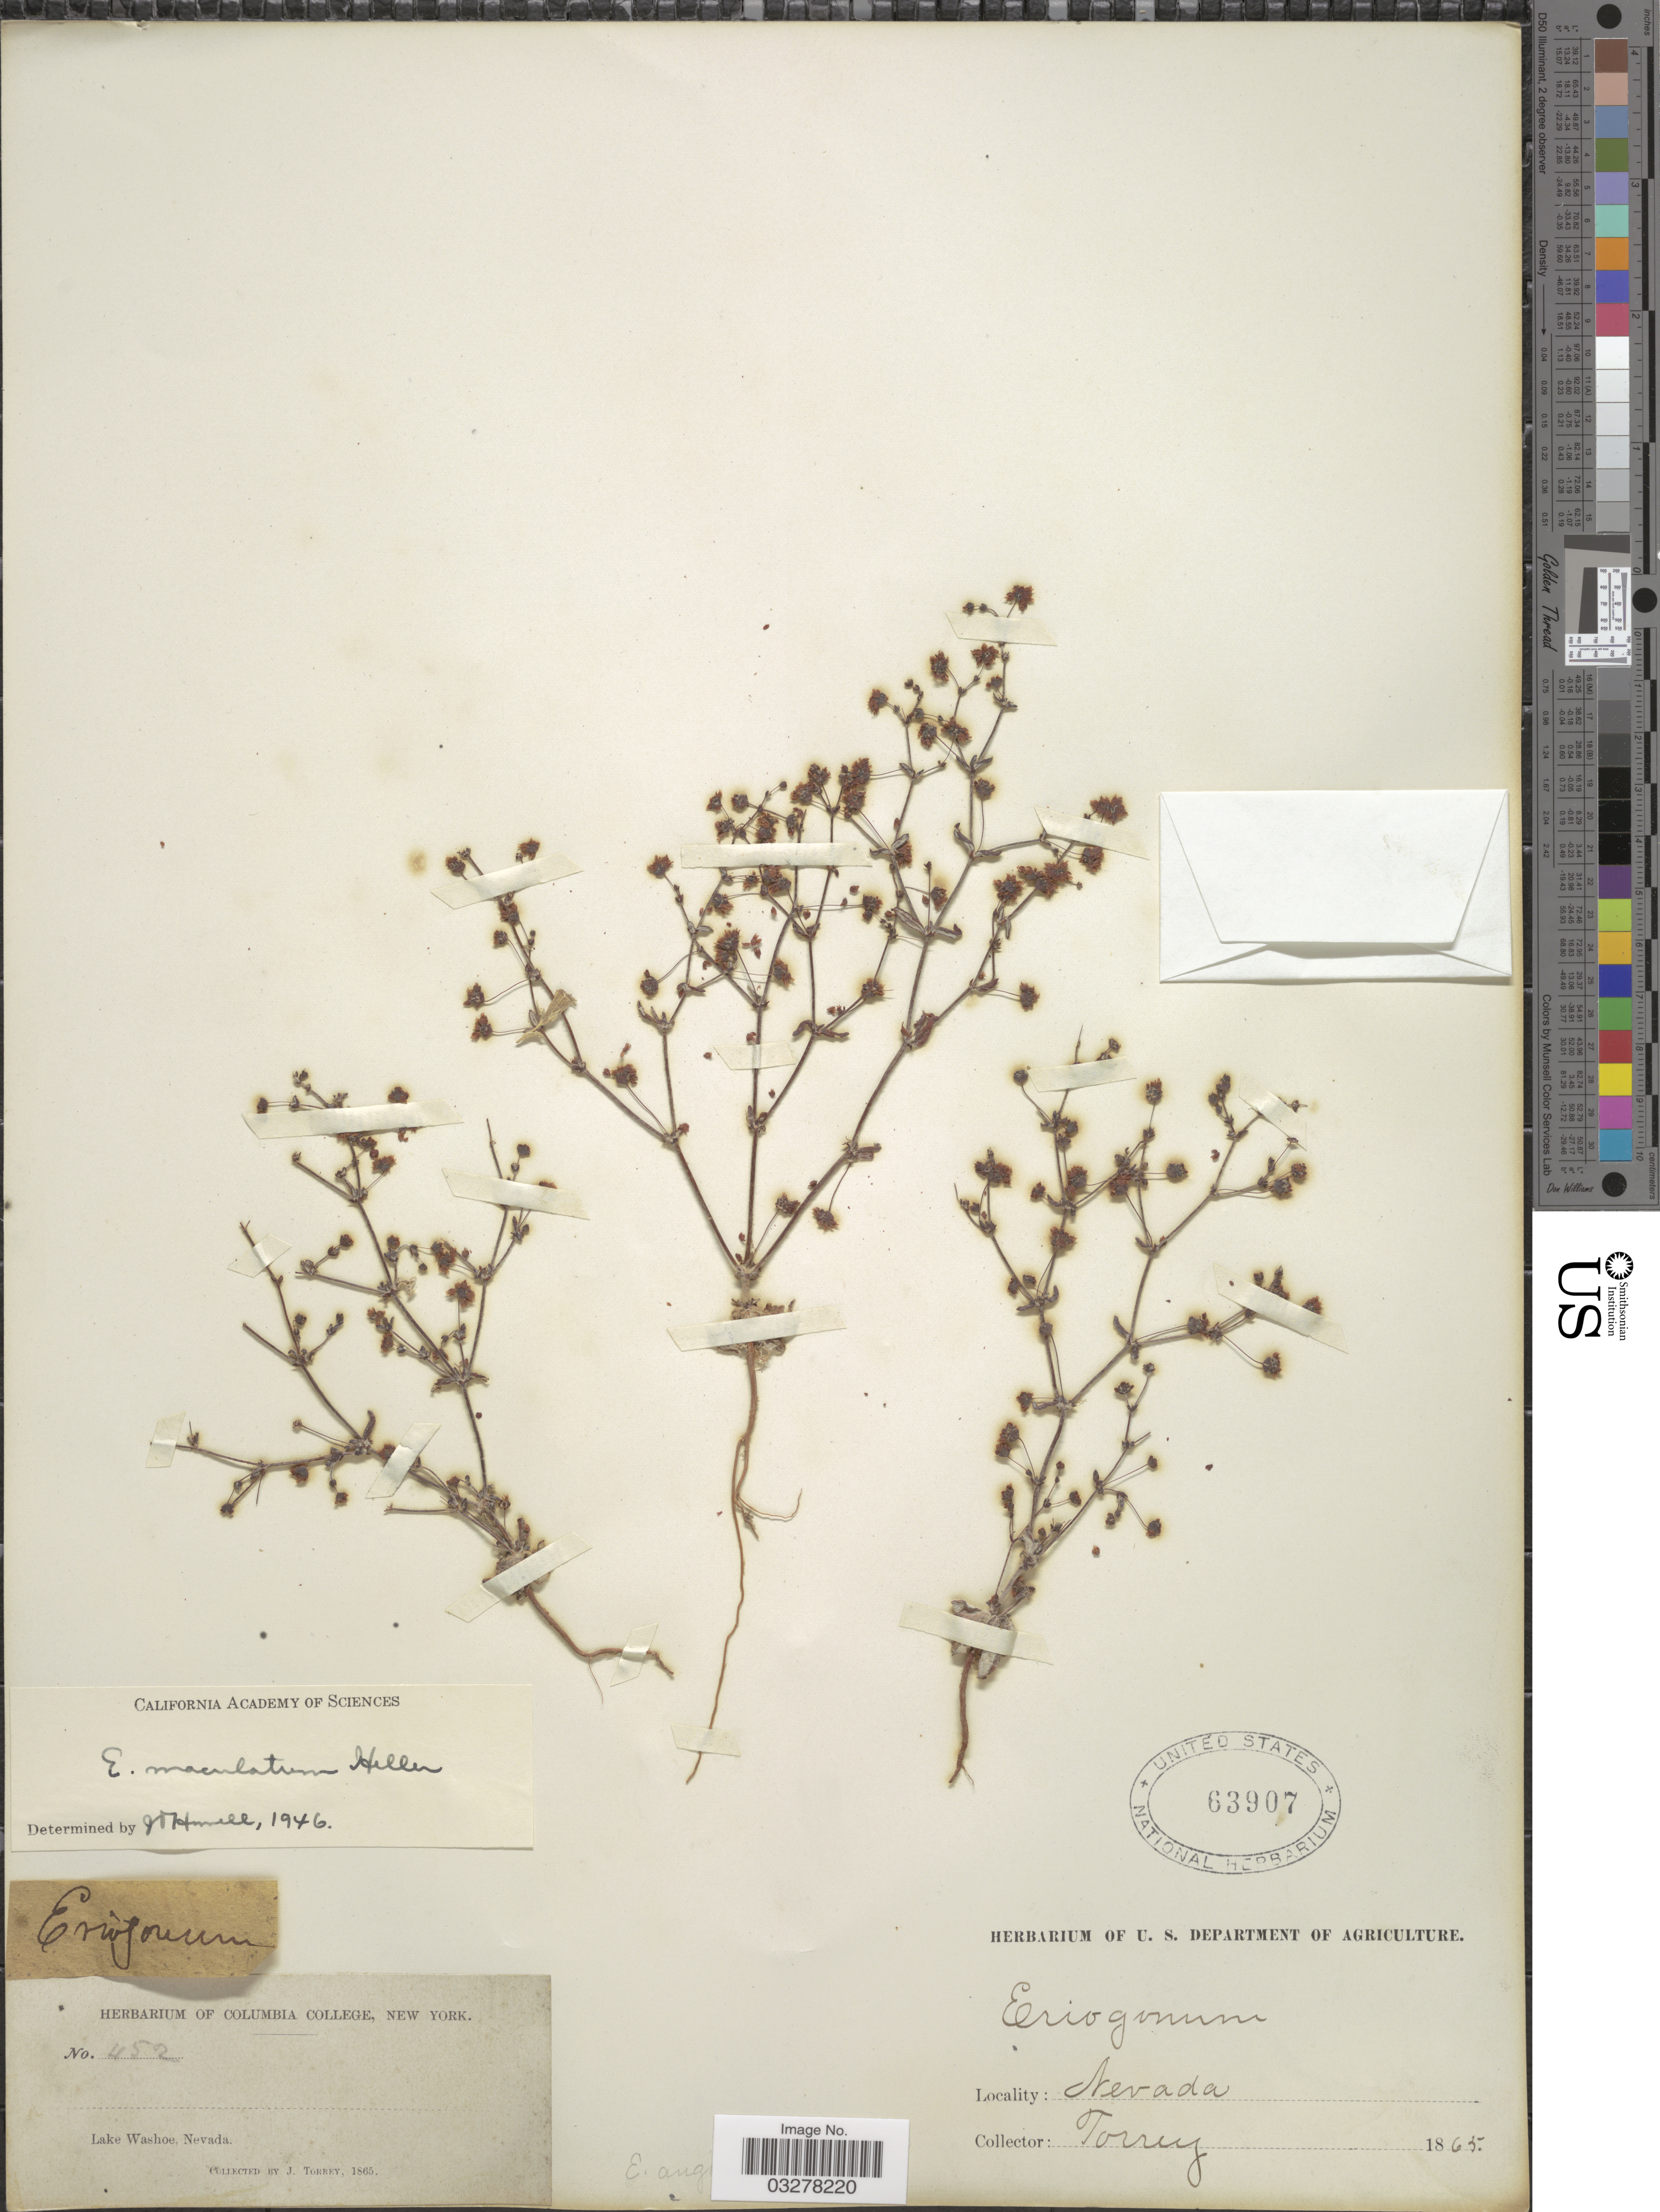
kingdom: Plantae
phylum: Tracheophyta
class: Magnoliopsida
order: Caryophyllales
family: Polygonaceae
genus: Eriogonum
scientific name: Eriogonum maculatum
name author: A. Heller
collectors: J. Torrey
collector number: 452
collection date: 1865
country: United States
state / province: Nevada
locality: Lake Washoe.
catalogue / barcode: US 63907